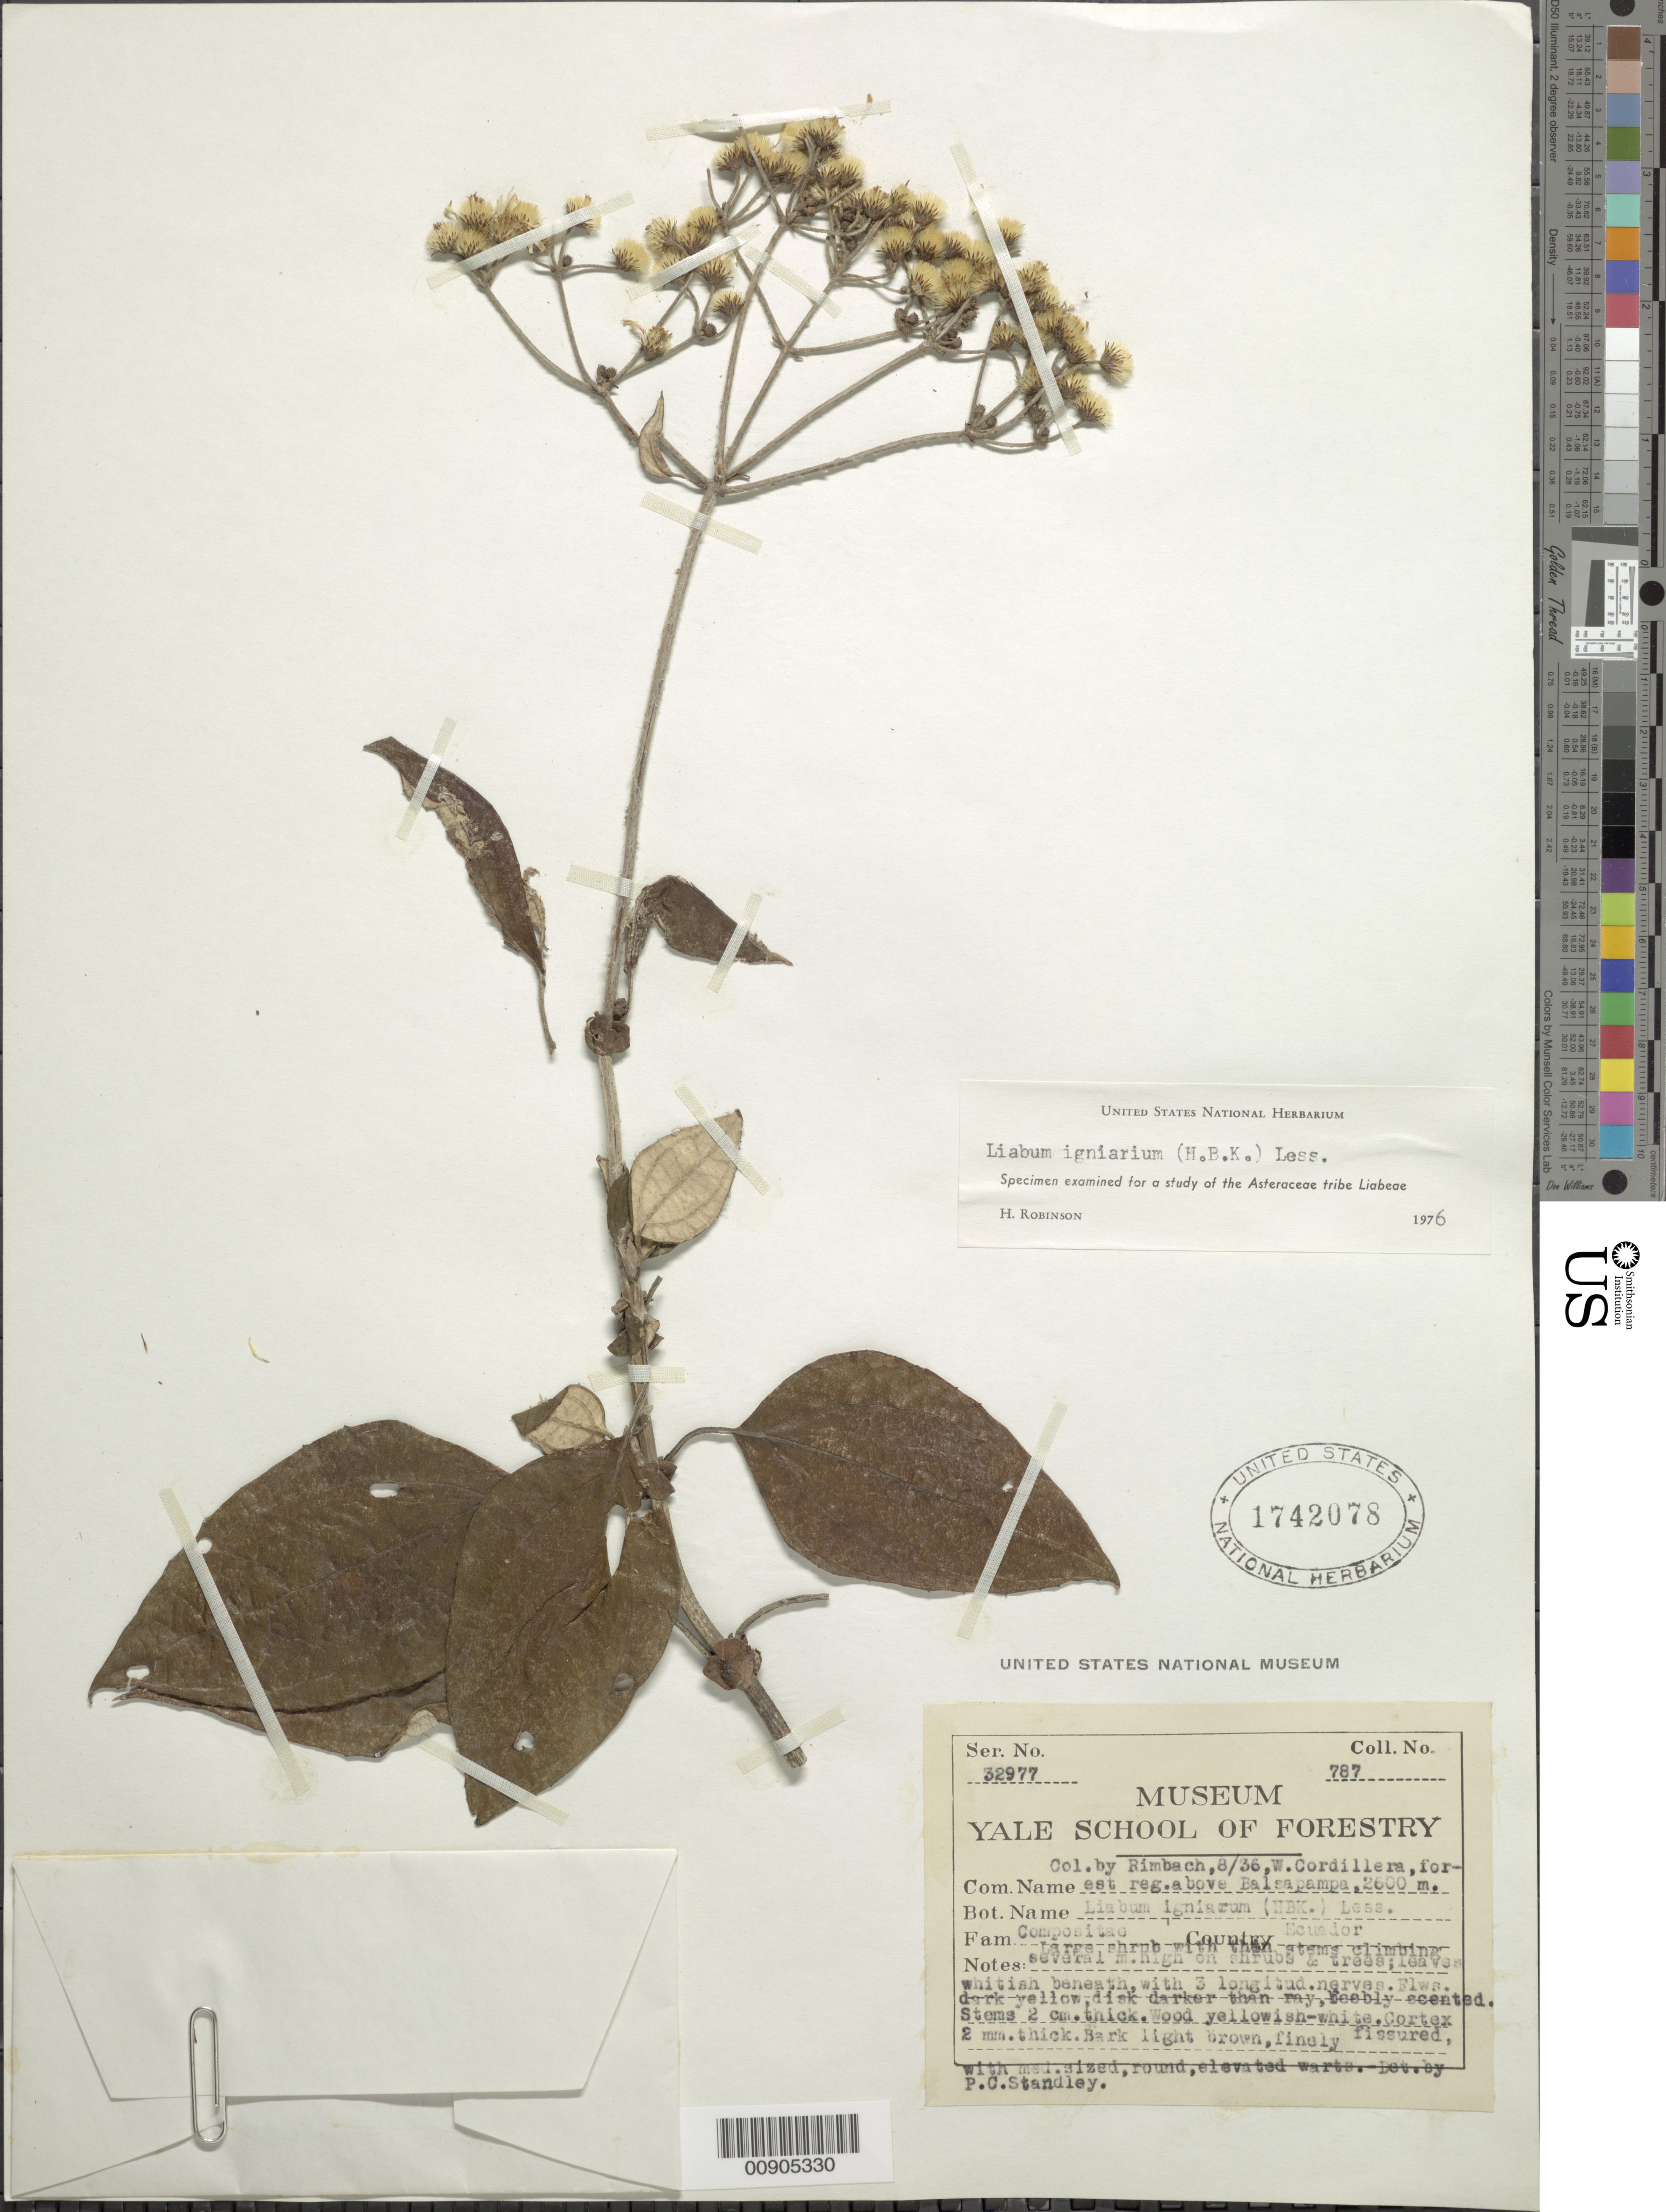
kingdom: Plantae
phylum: Tracheophyta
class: Magnoliopsida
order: Asterales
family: Asteraceae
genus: Liabum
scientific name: Liabum igniarium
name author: Less.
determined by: Robinson, Harold E., (US)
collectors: A. Rimbach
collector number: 787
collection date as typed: August 1936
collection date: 1936-08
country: Ecuador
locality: Balsapampa, W. Cordillera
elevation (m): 2600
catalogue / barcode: US 1742078